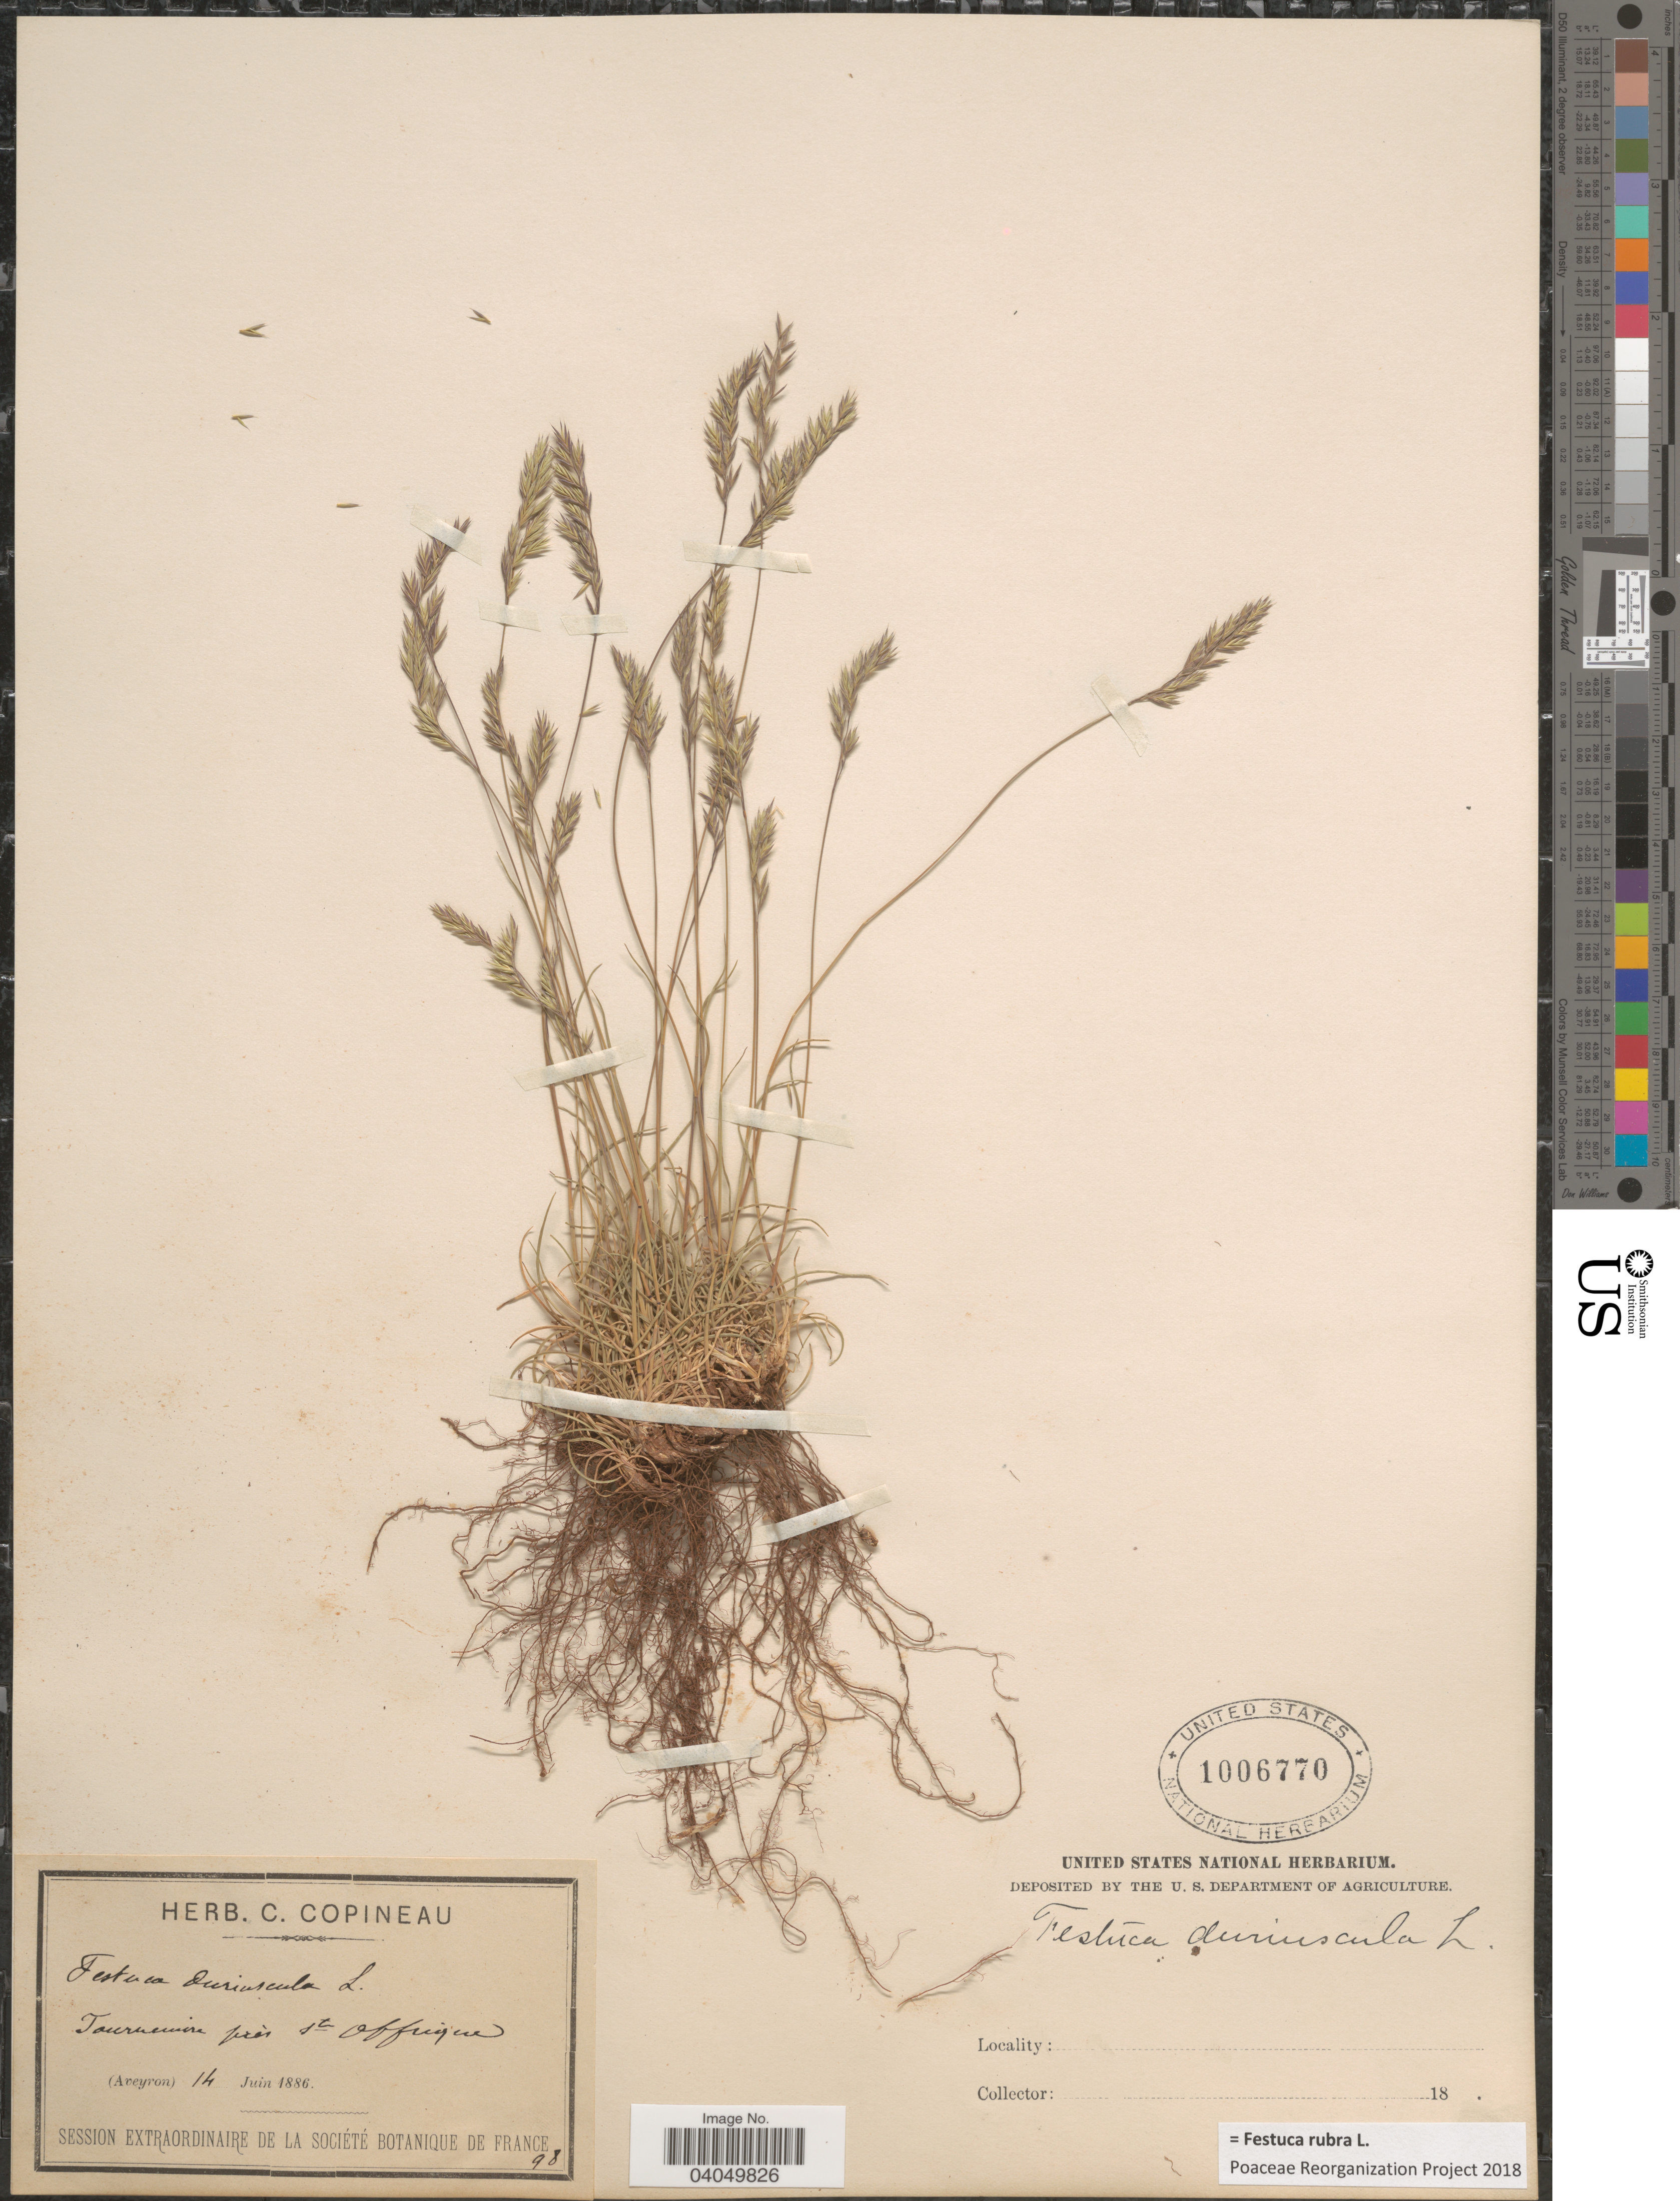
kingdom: Plantae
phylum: Tracheophyta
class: Liliopsida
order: Poales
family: Poaceae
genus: Festuca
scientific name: Festuca rubra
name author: L.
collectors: ex herb. C. Copineau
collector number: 98?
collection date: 1886-06-14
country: France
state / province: Occitanie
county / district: Aveyron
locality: Tournemire près Sta. Affrique. (Aveyron).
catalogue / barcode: US 1006770